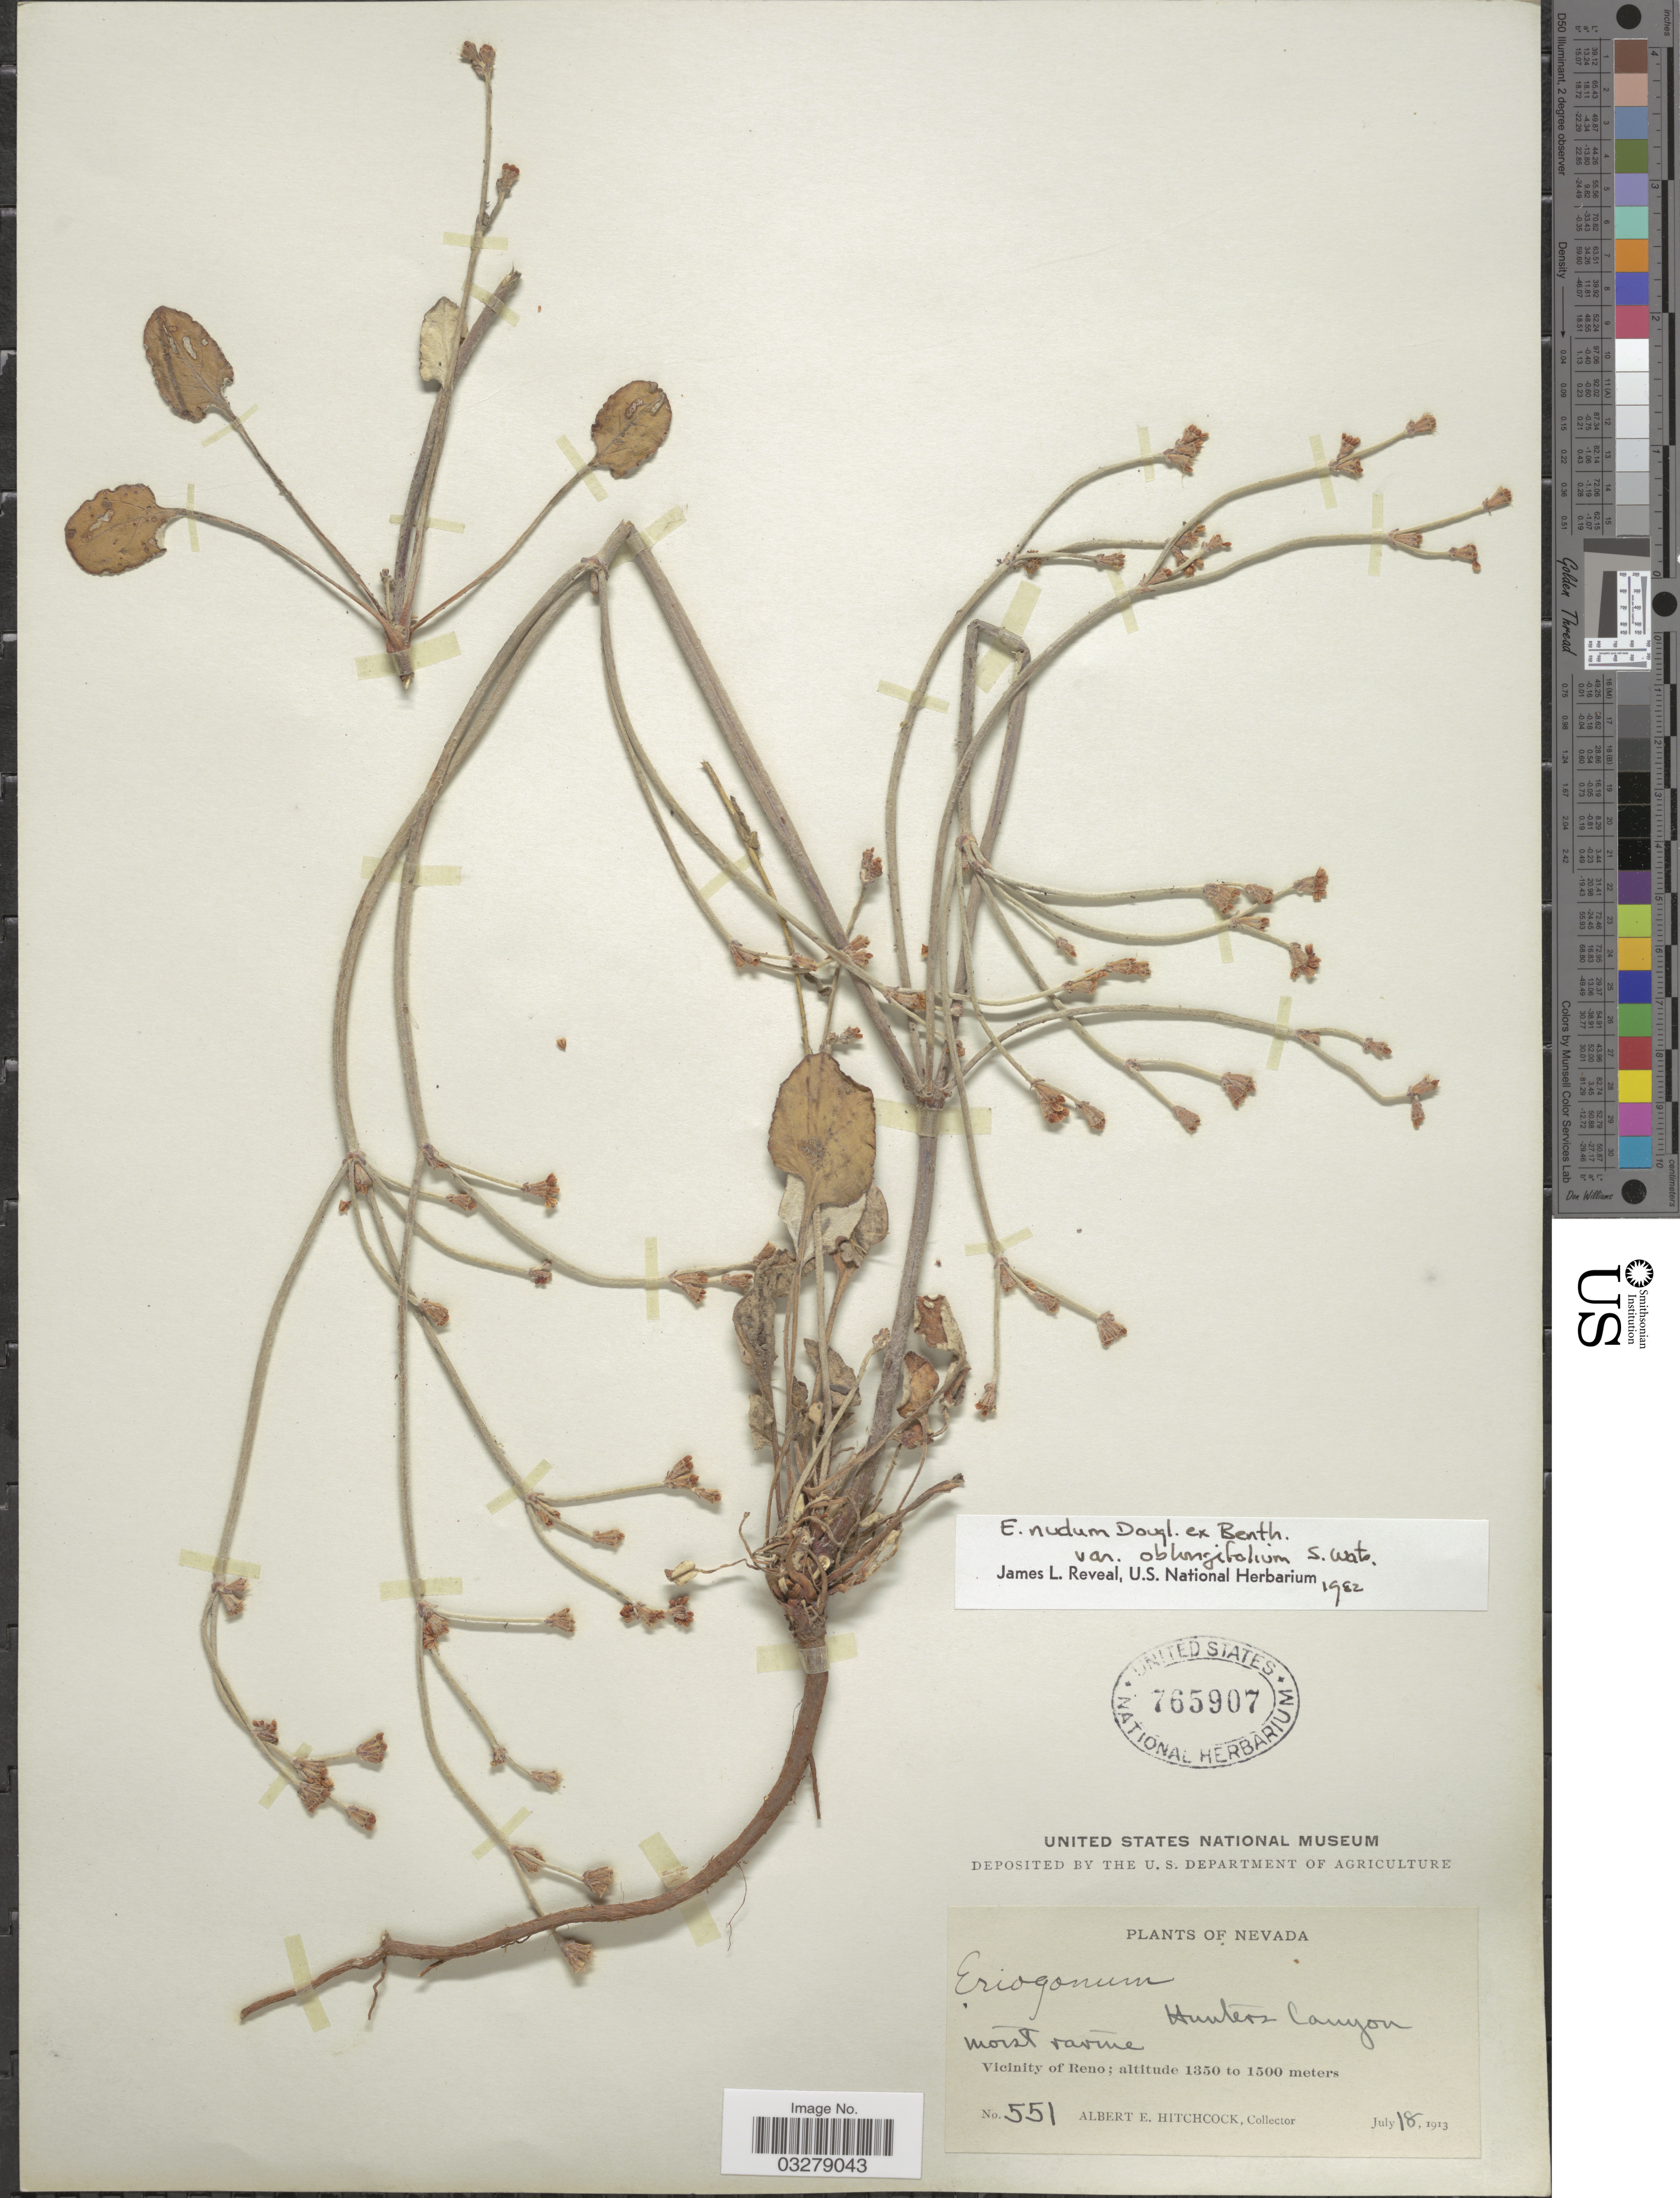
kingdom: Plantae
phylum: Tracheophyta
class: Magnoliopsida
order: Caryophyllales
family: Polygonaceae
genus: Eriogonum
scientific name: Eriogonum nudum var. oblongifolium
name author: Douglas ex Benth.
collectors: A. Hitchcock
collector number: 551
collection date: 1913-07-18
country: United States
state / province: Nevada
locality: Vicinity of Reno.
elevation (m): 1350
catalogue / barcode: US 765907